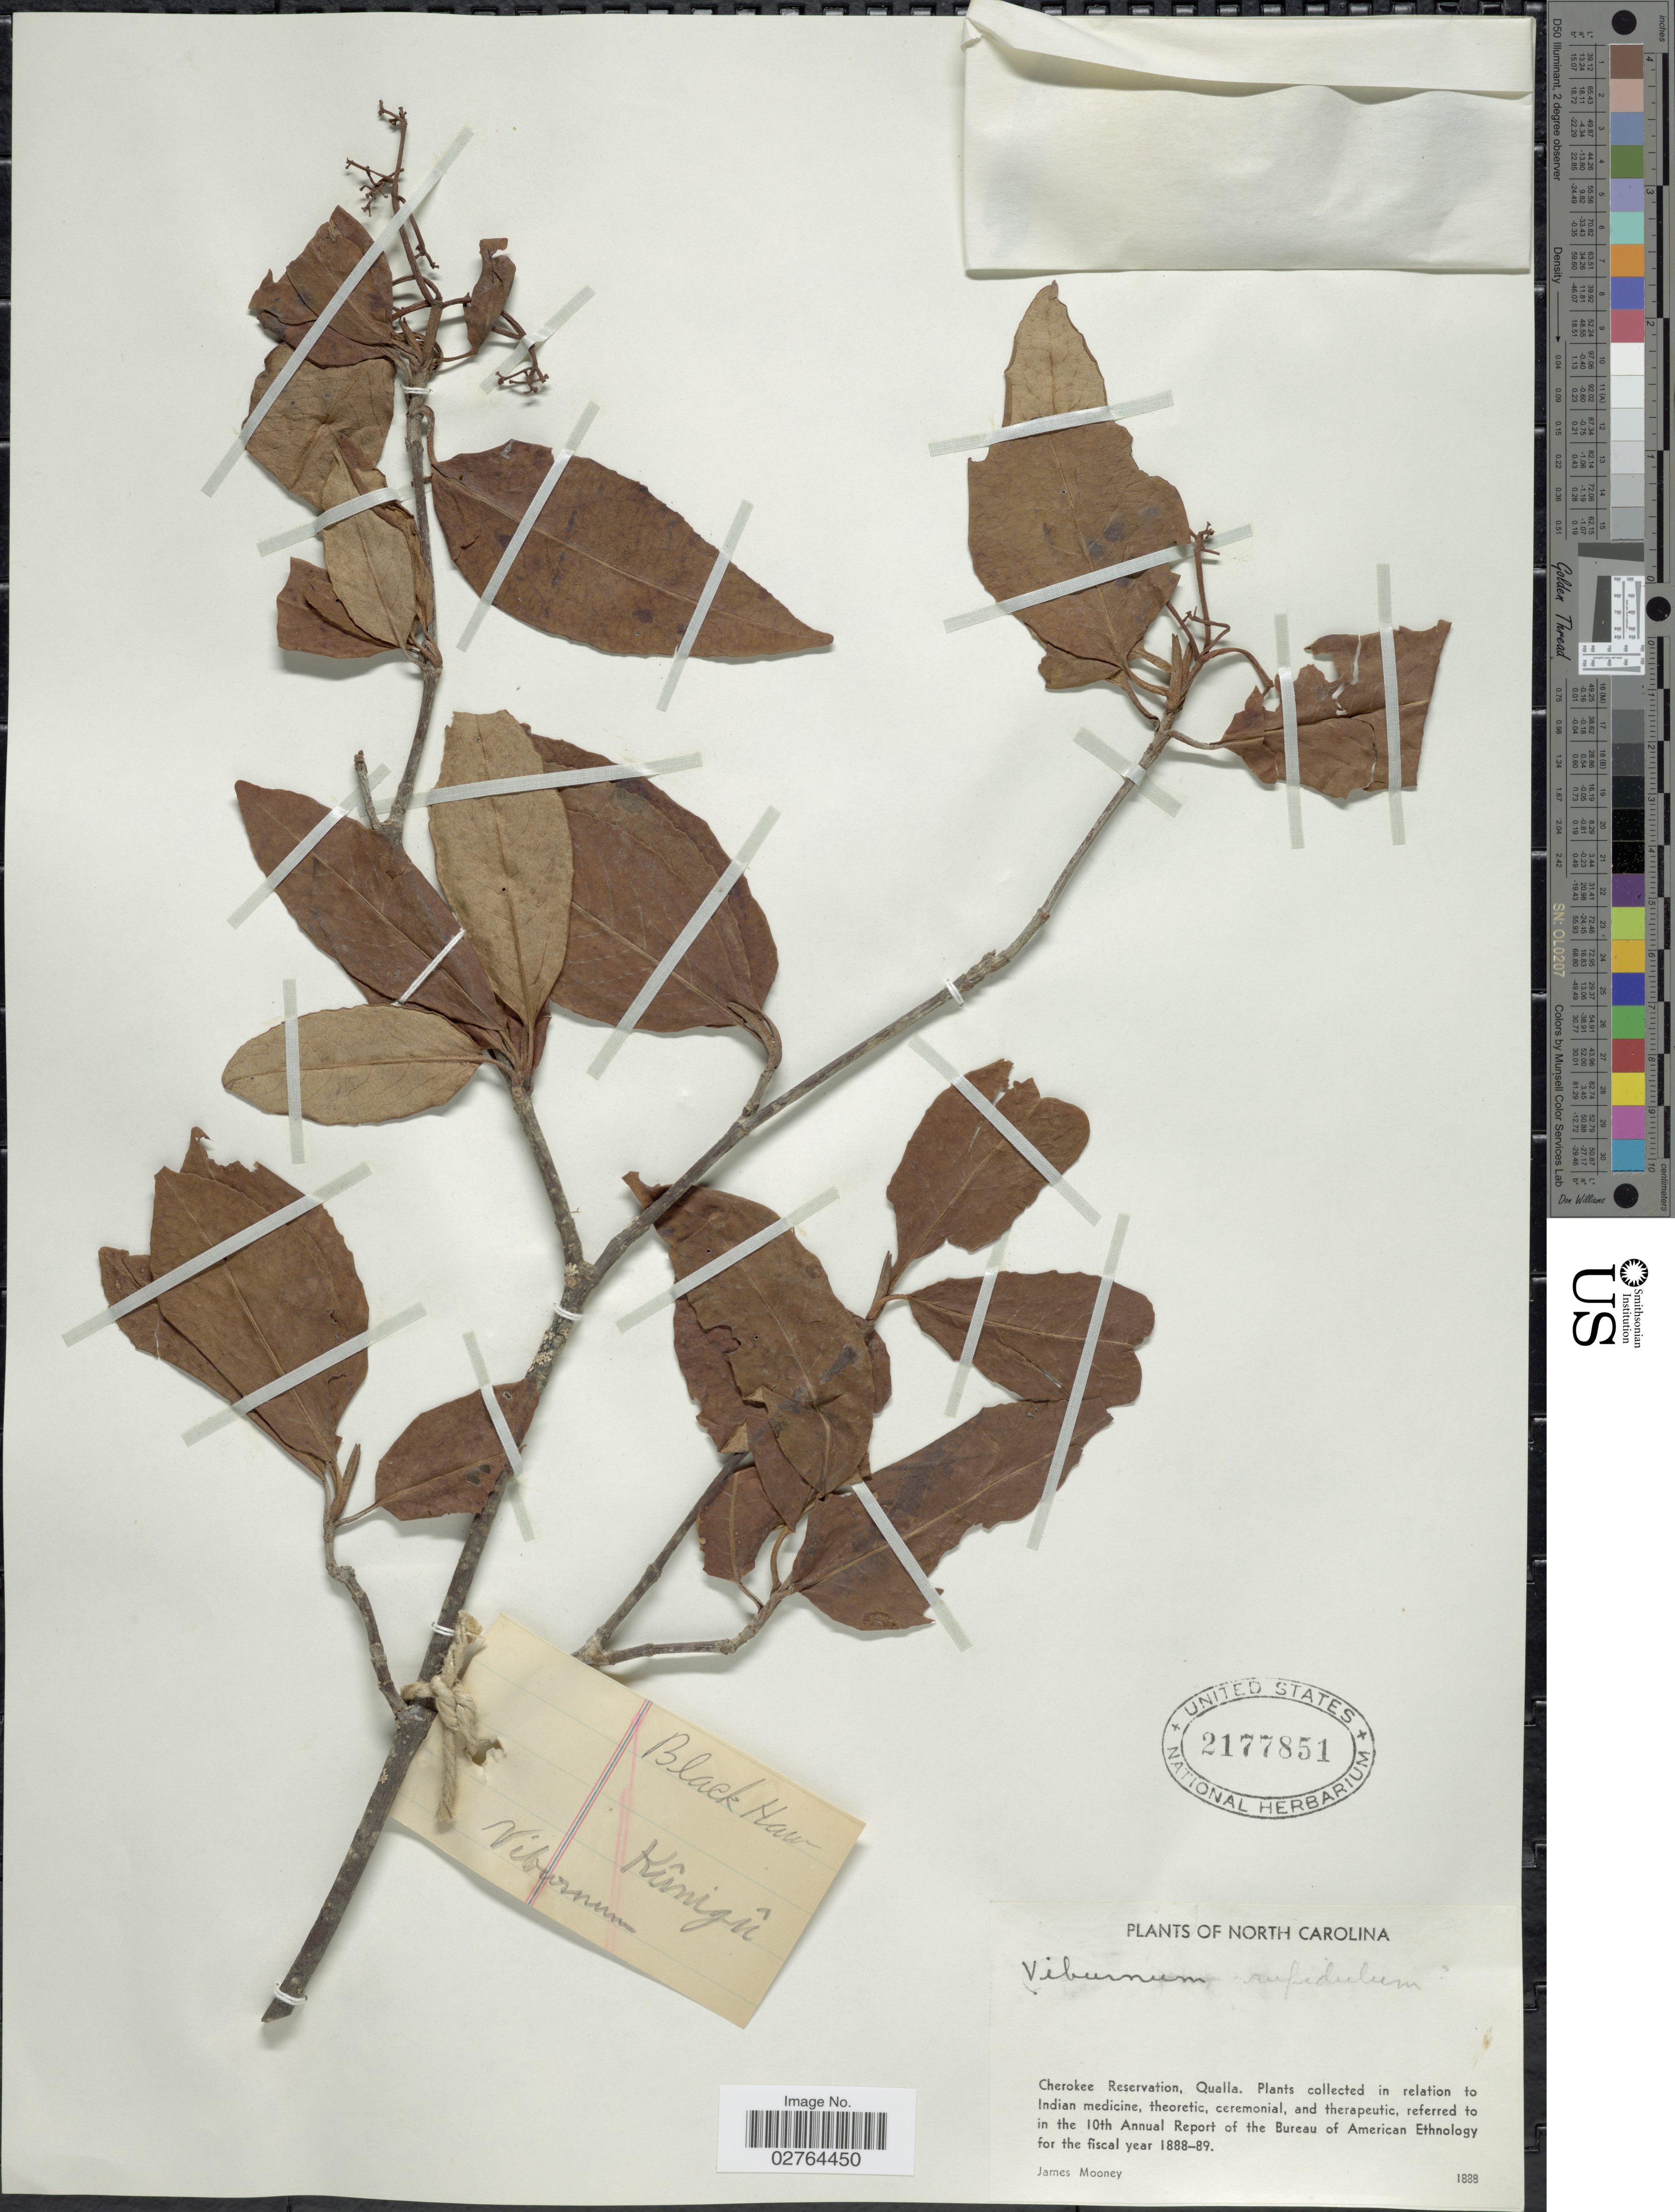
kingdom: Plantae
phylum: Tracheophyta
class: Magnoliopsida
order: Dipsacales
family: Viburnaceae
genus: Viburnum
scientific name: Viburnum rufidulum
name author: Raf.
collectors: J. Mooney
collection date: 1888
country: United States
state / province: North Carolina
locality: Cherokee Reservation, Qualla.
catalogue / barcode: US 2177851